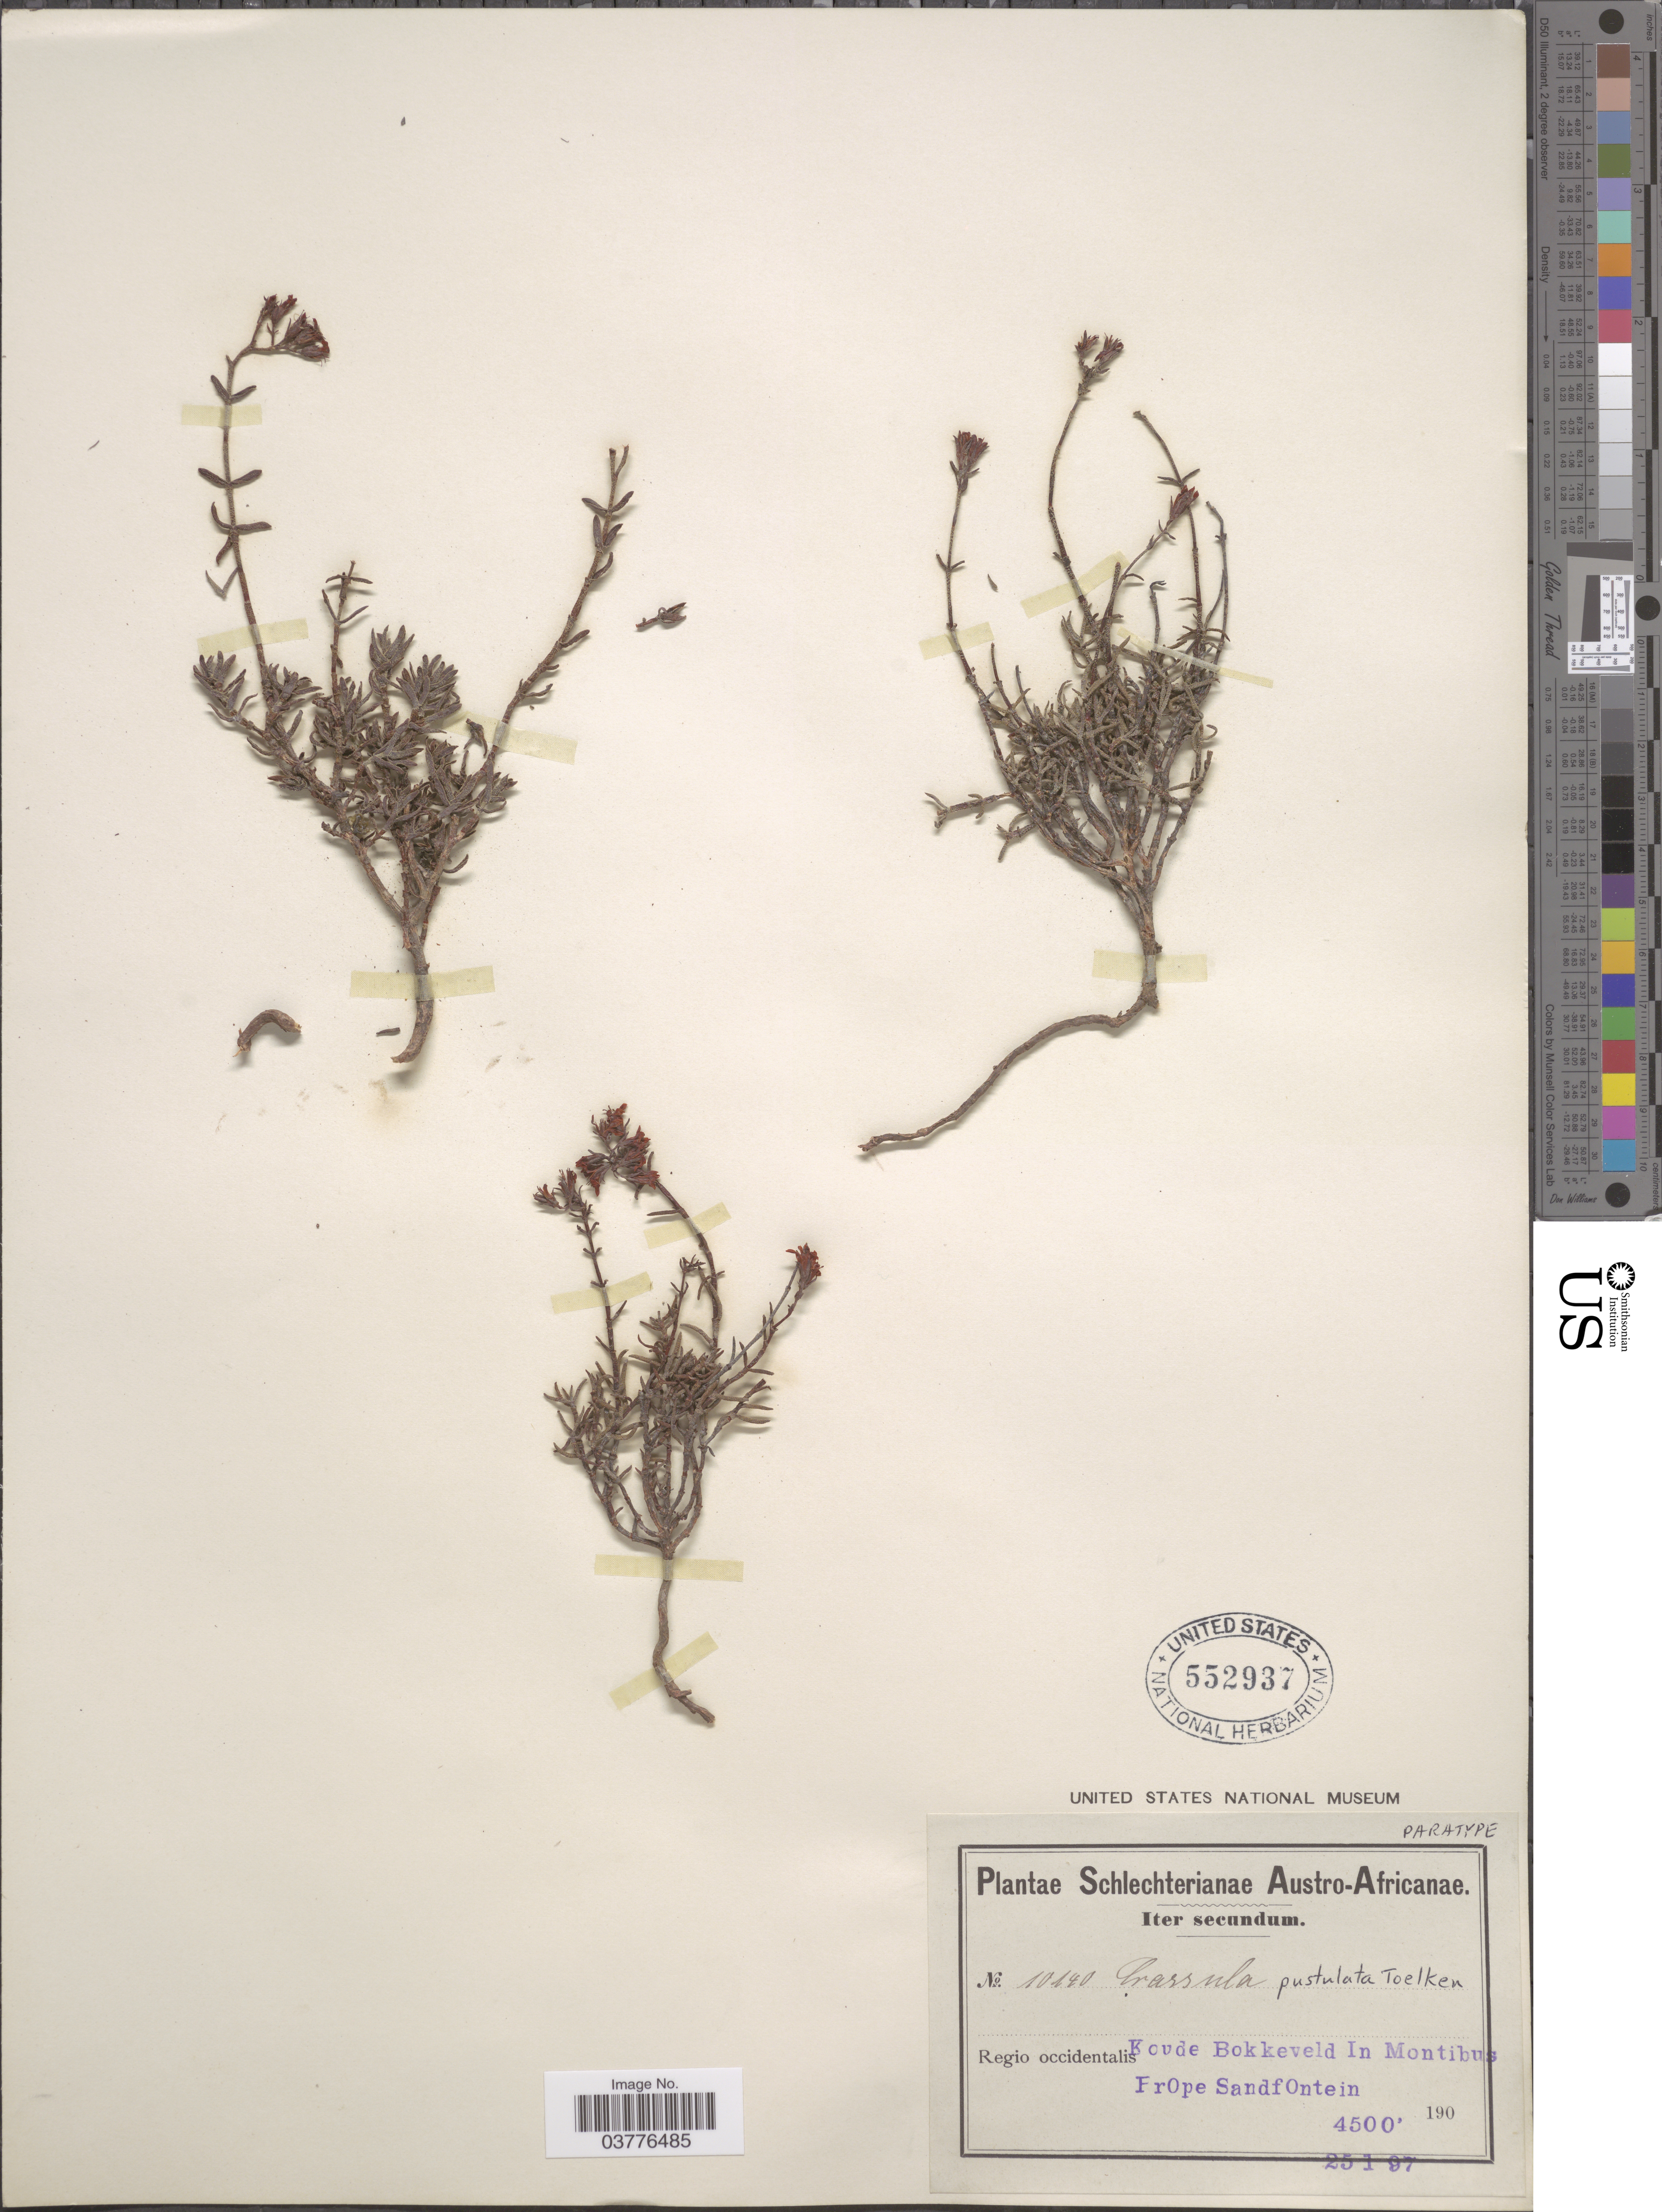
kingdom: Plantae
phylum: Tracheophyta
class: Magnoliopsida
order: Saxifragales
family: Crassulaceae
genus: Crassula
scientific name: Crassula pustulata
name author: Toelken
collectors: Schlechter, --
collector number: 10140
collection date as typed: Transcribed d/m/y: 25/1/97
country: South Africa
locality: Austro-Africanae. Regio occidentalis. Koude Bokkeveld In Montibus Prope Sandfontein.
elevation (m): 1372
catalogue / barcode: US 552937